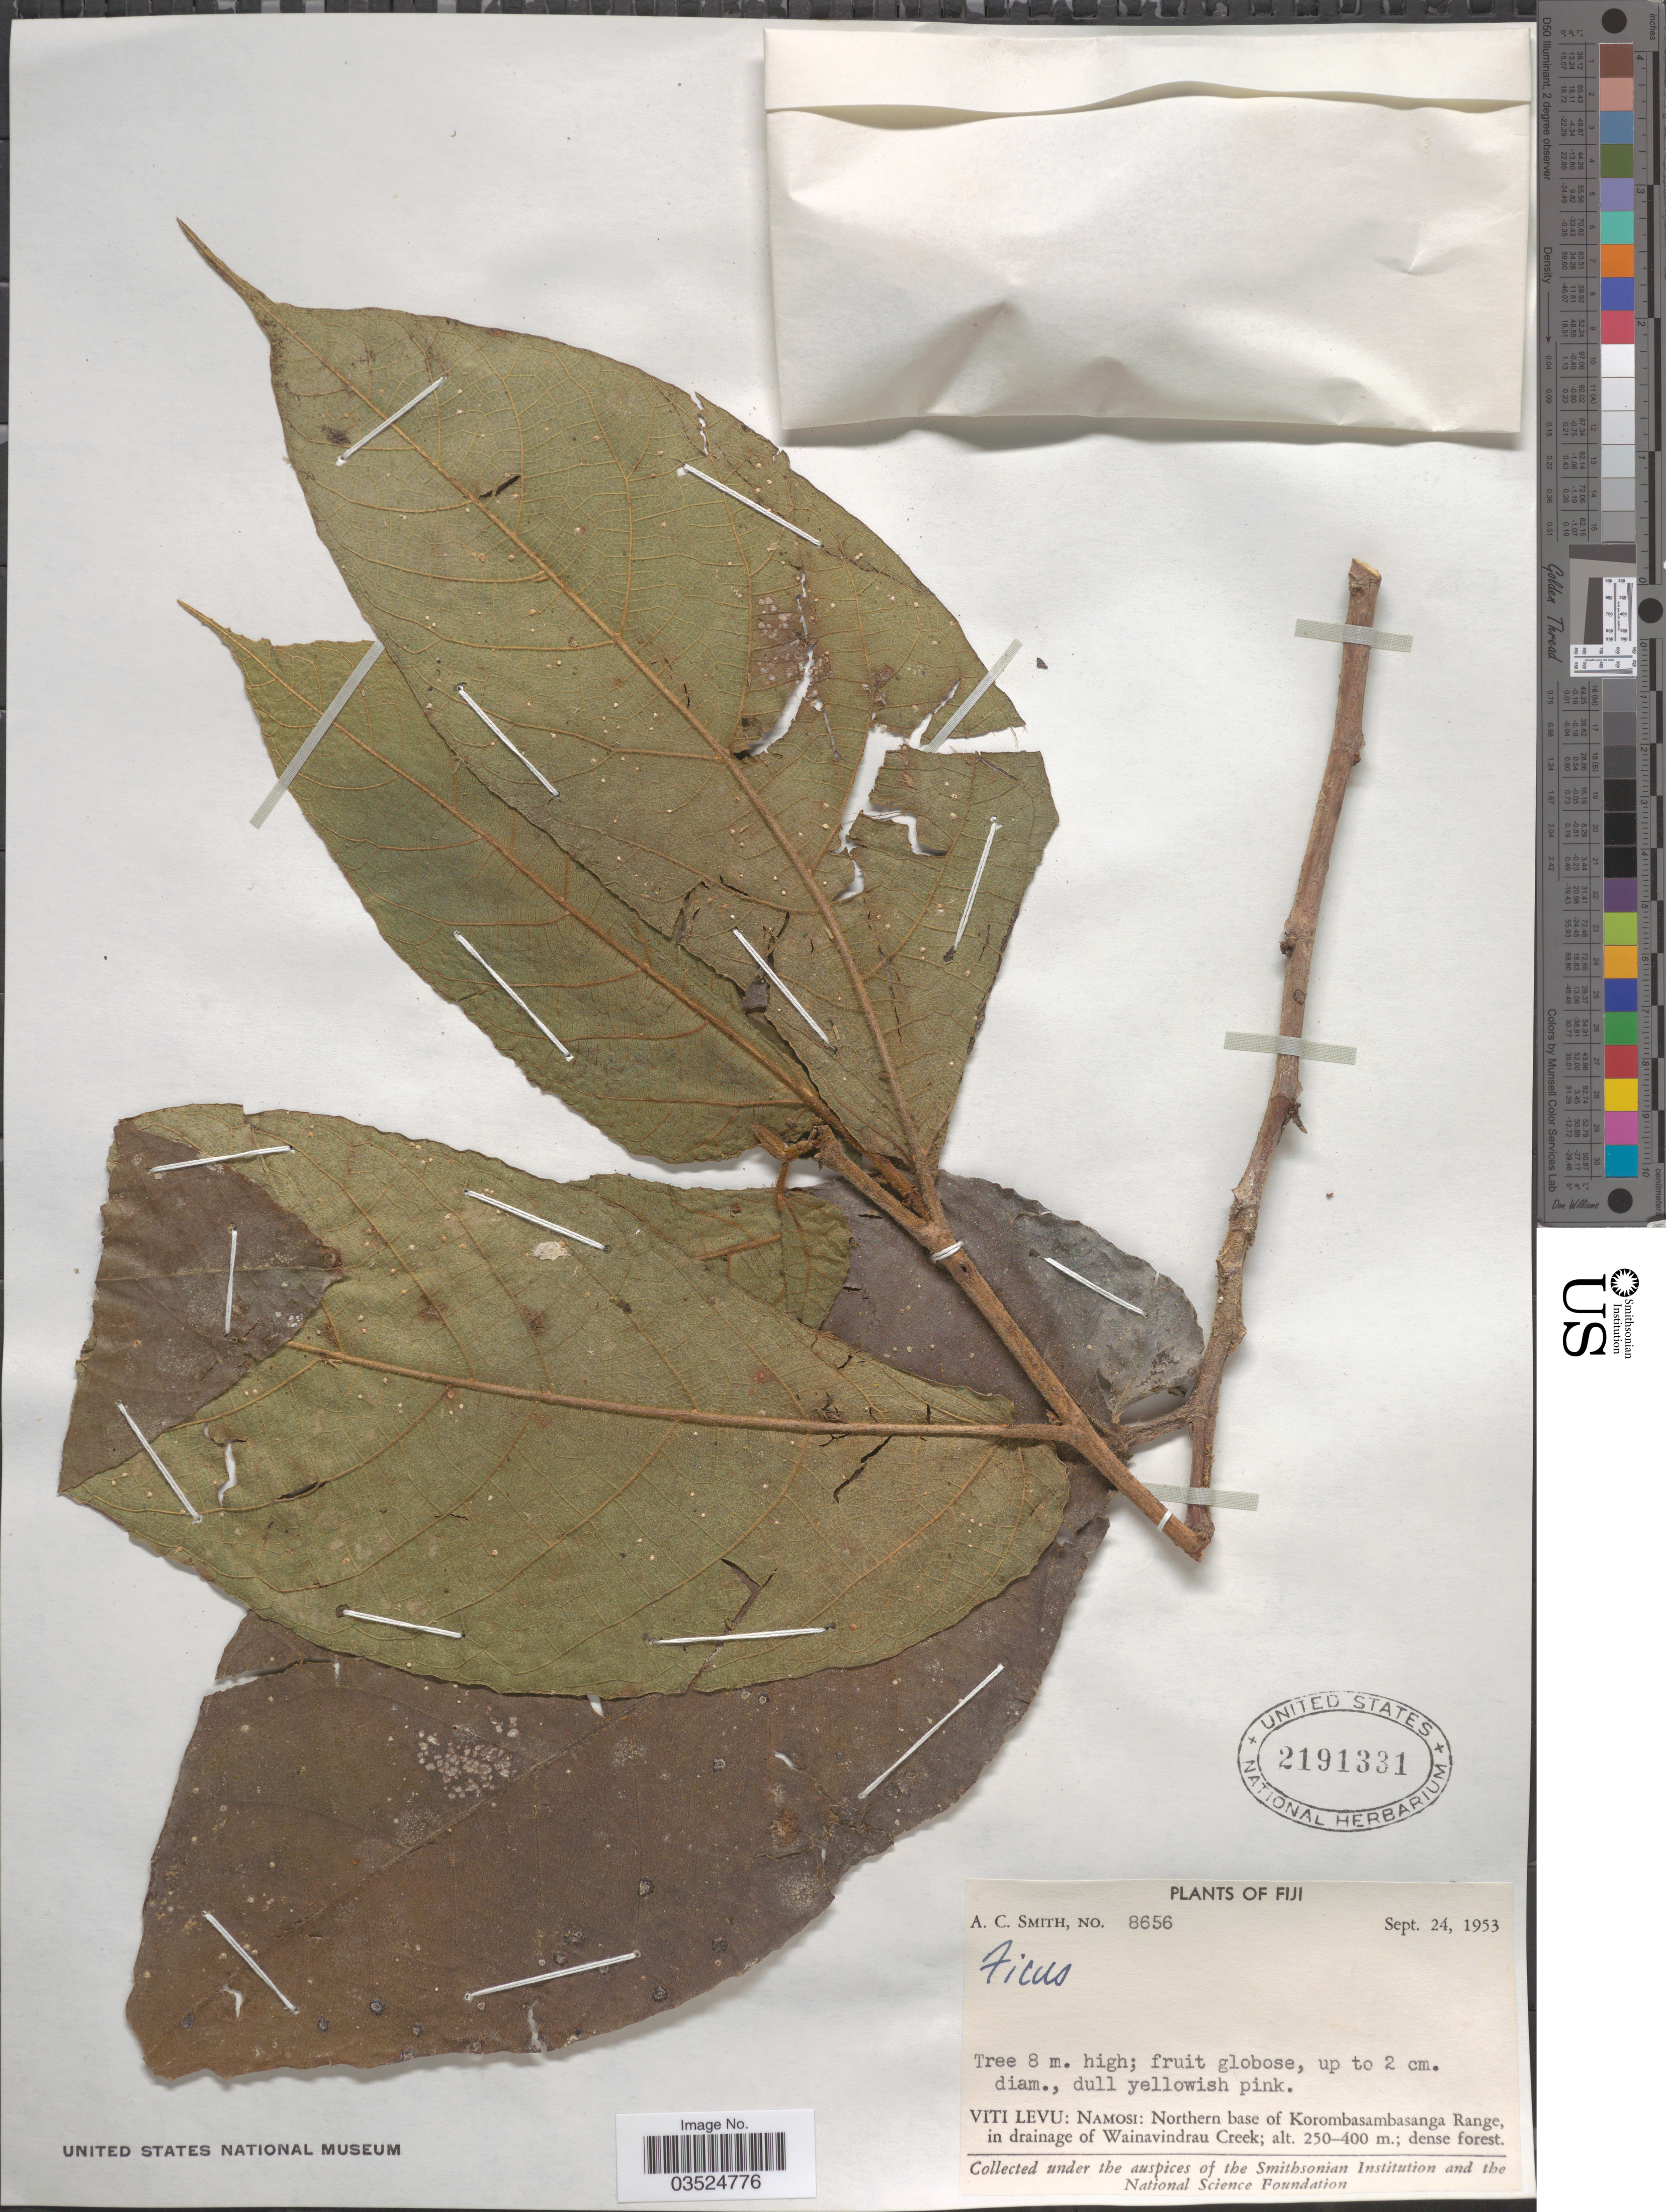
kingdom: Plantae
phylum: Tracheophyta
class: Magnoliopsida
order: Rosales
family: Moraceae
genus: Ficus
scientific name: Ficus sp.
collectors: A. C. Smith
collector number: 8656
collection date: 1953-09-24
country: Fiji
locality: Viti Levu: Namosi: Northern base of Korombasambasanga Range, in drainage of Wainavindrau Creek.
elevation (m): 250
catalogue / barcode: US 2191331